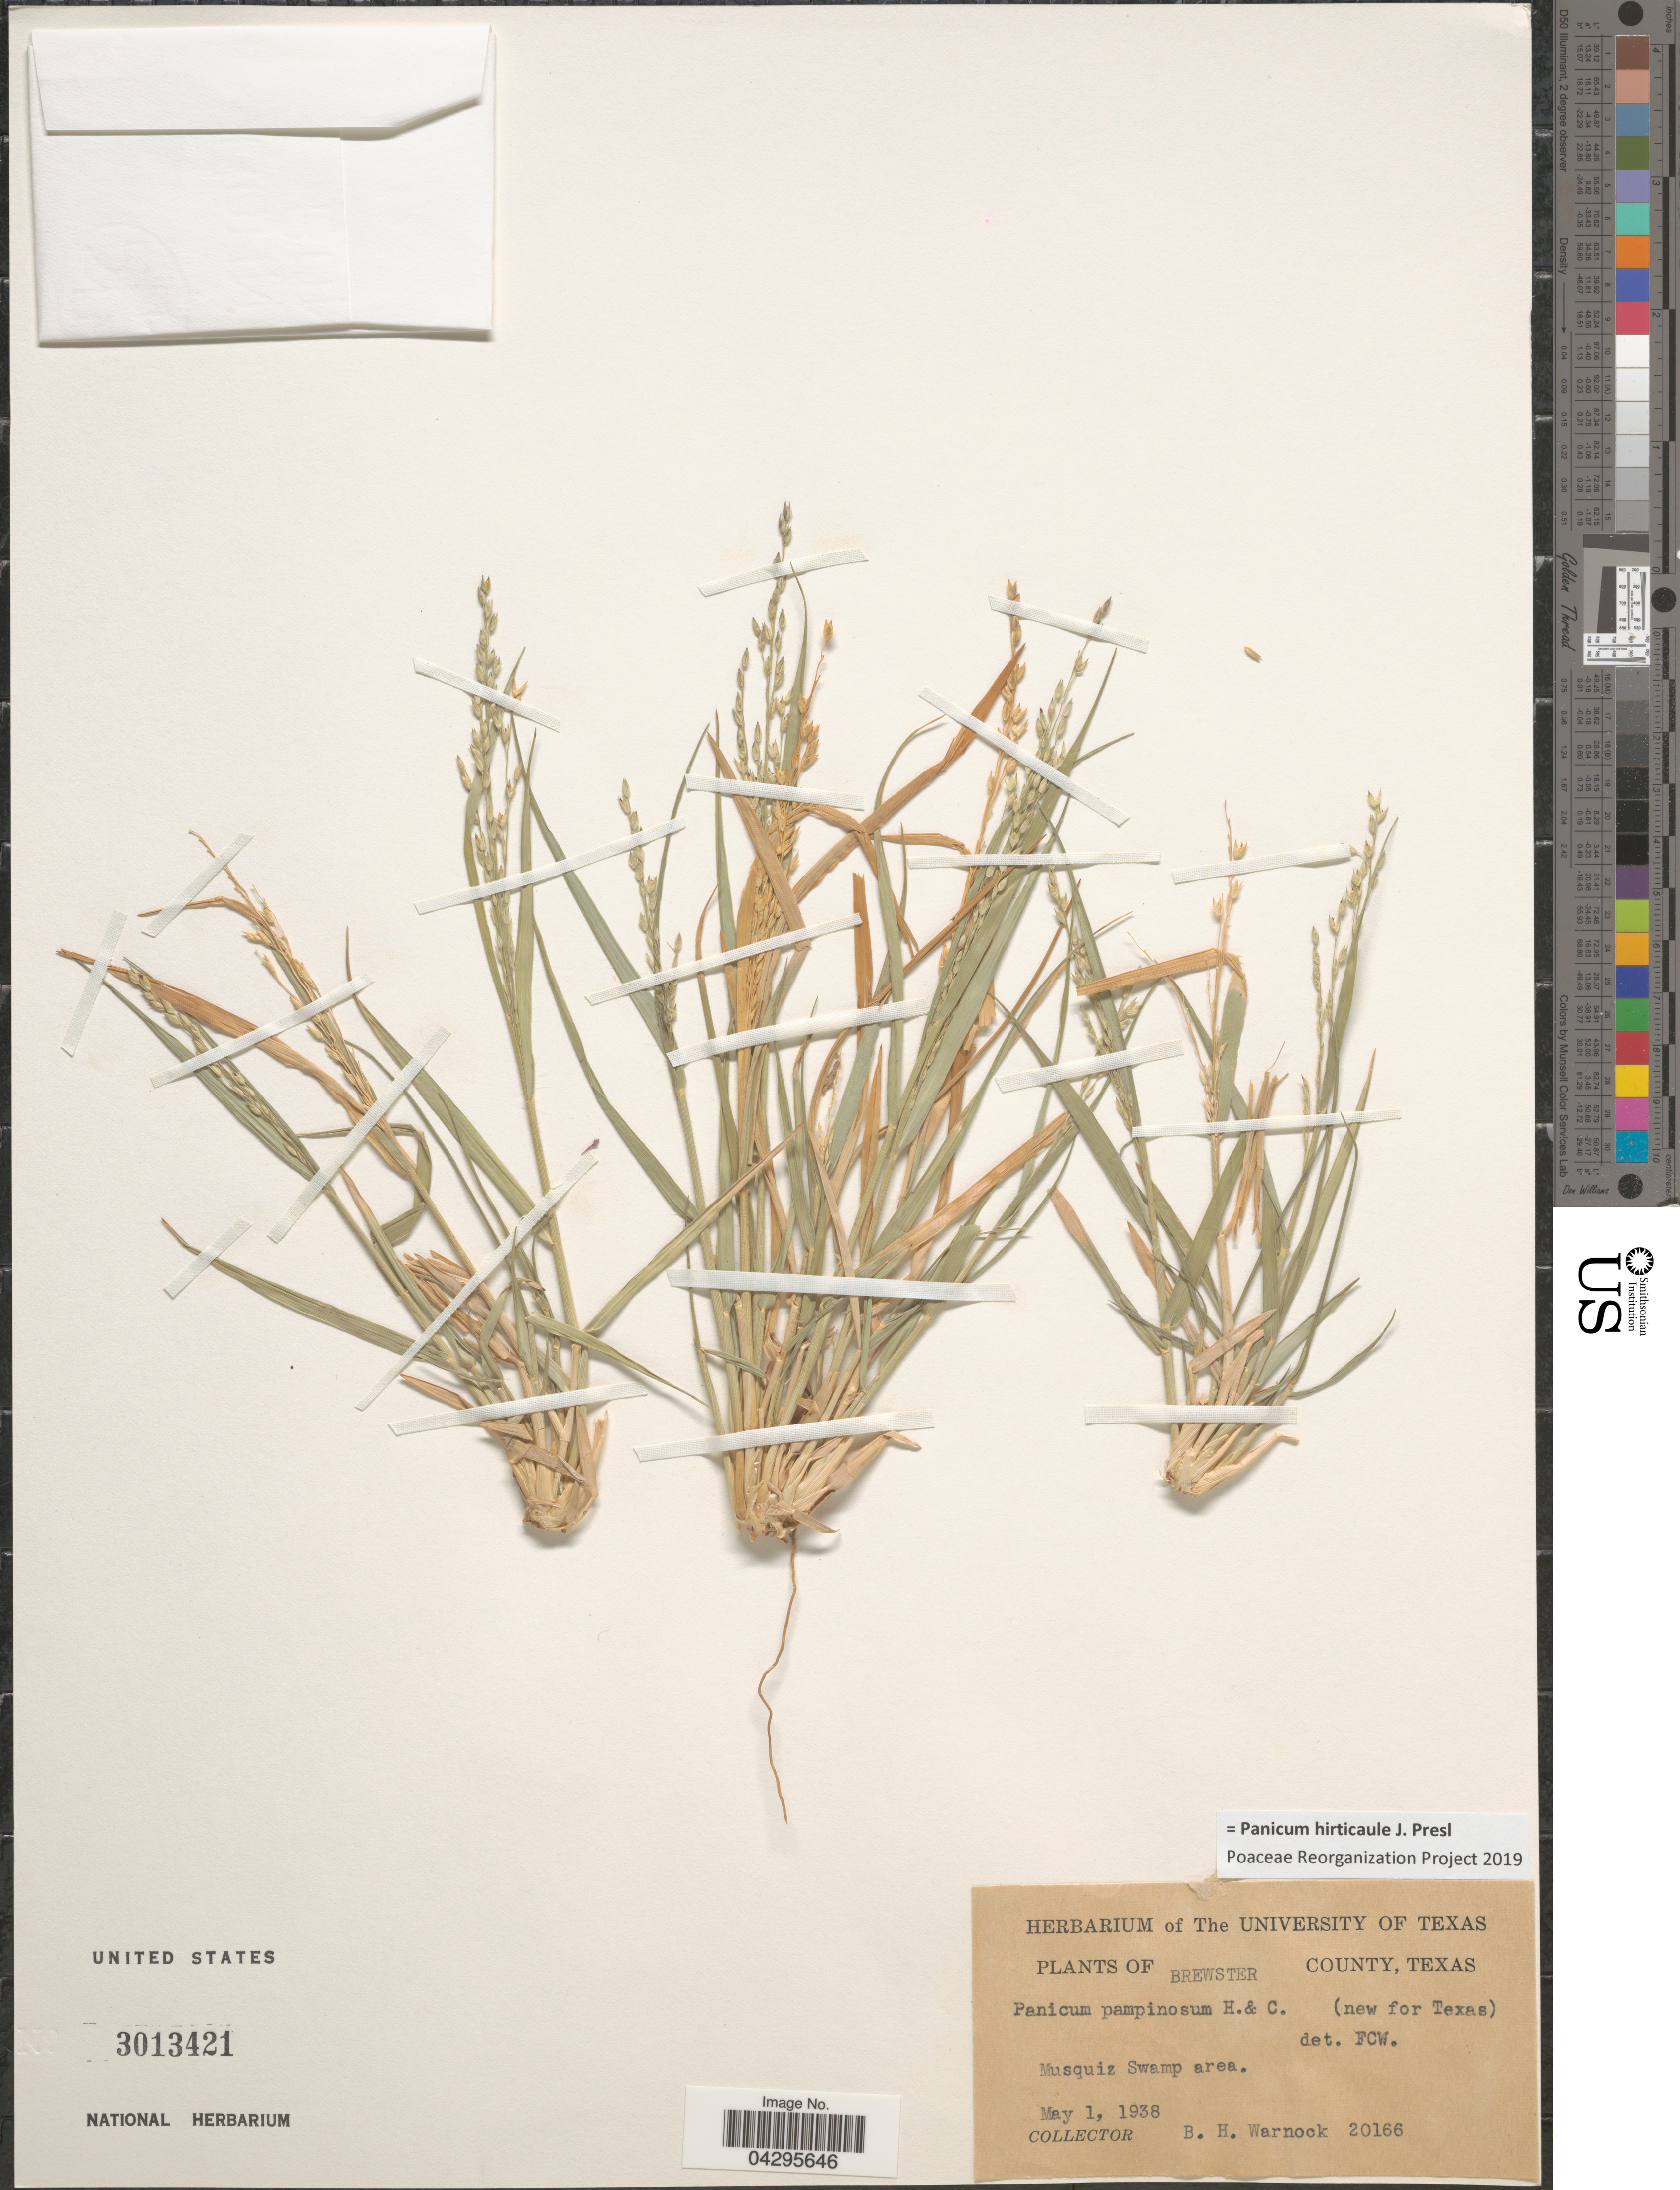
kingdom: Plantae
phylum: Tracheophyta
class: Liliopsida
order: Poales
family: Poaceae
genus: Panicum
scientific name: Panicum hirticaule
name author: J. Presl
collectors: B. H. Warnock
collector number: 20166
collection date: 1938-05-01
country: United States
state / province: Texas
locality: Brewster County. Musquiz Swamp area.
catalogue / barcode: US 3013421